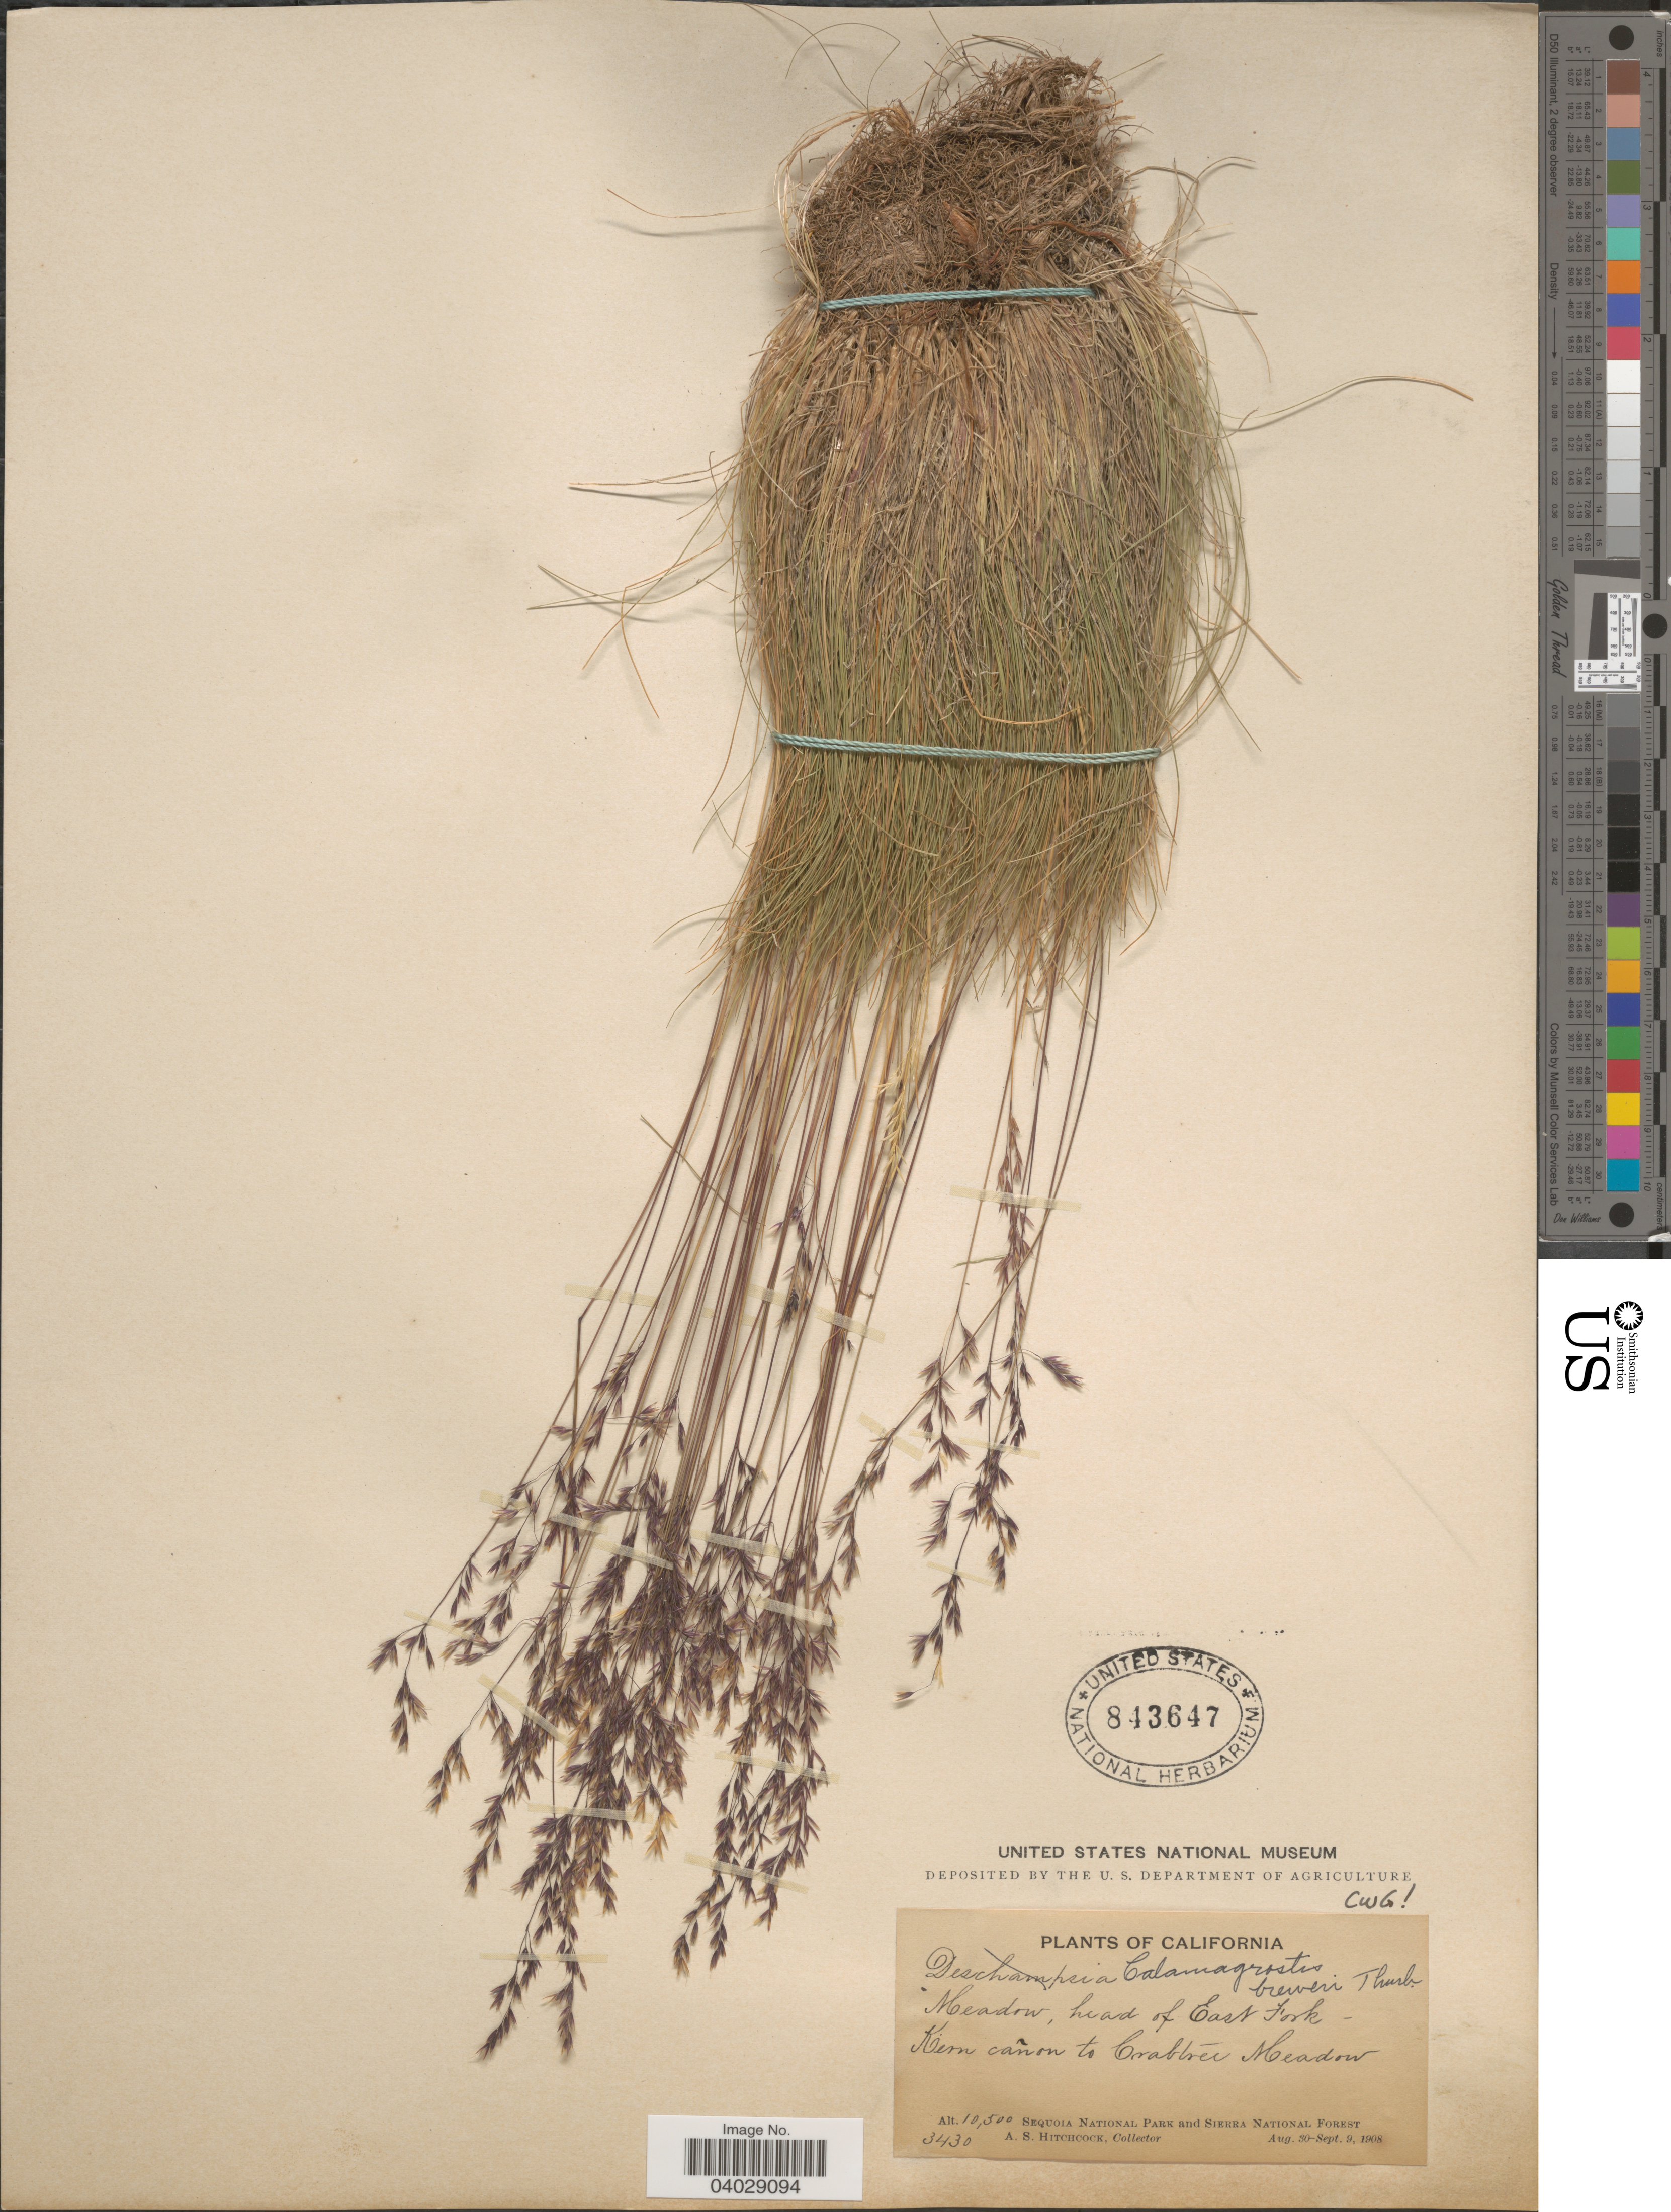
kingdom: Plantae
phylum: Tracheophyta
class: Liliopsida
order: Poales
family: Poaceae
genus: Calamagrostis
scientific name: Calamagrostis muiriana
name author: B.L. Wilson & Sami Gray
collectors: A. S. Hitchcock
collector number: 3430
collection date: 1908-08-30/1908-09-09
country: United States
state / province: California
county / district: Kern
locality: Meadow, head of East Fork - Kern cañon to Crabtree Meadow. Sequoia National Park and Sierra National Forest.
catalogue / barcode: US 843647